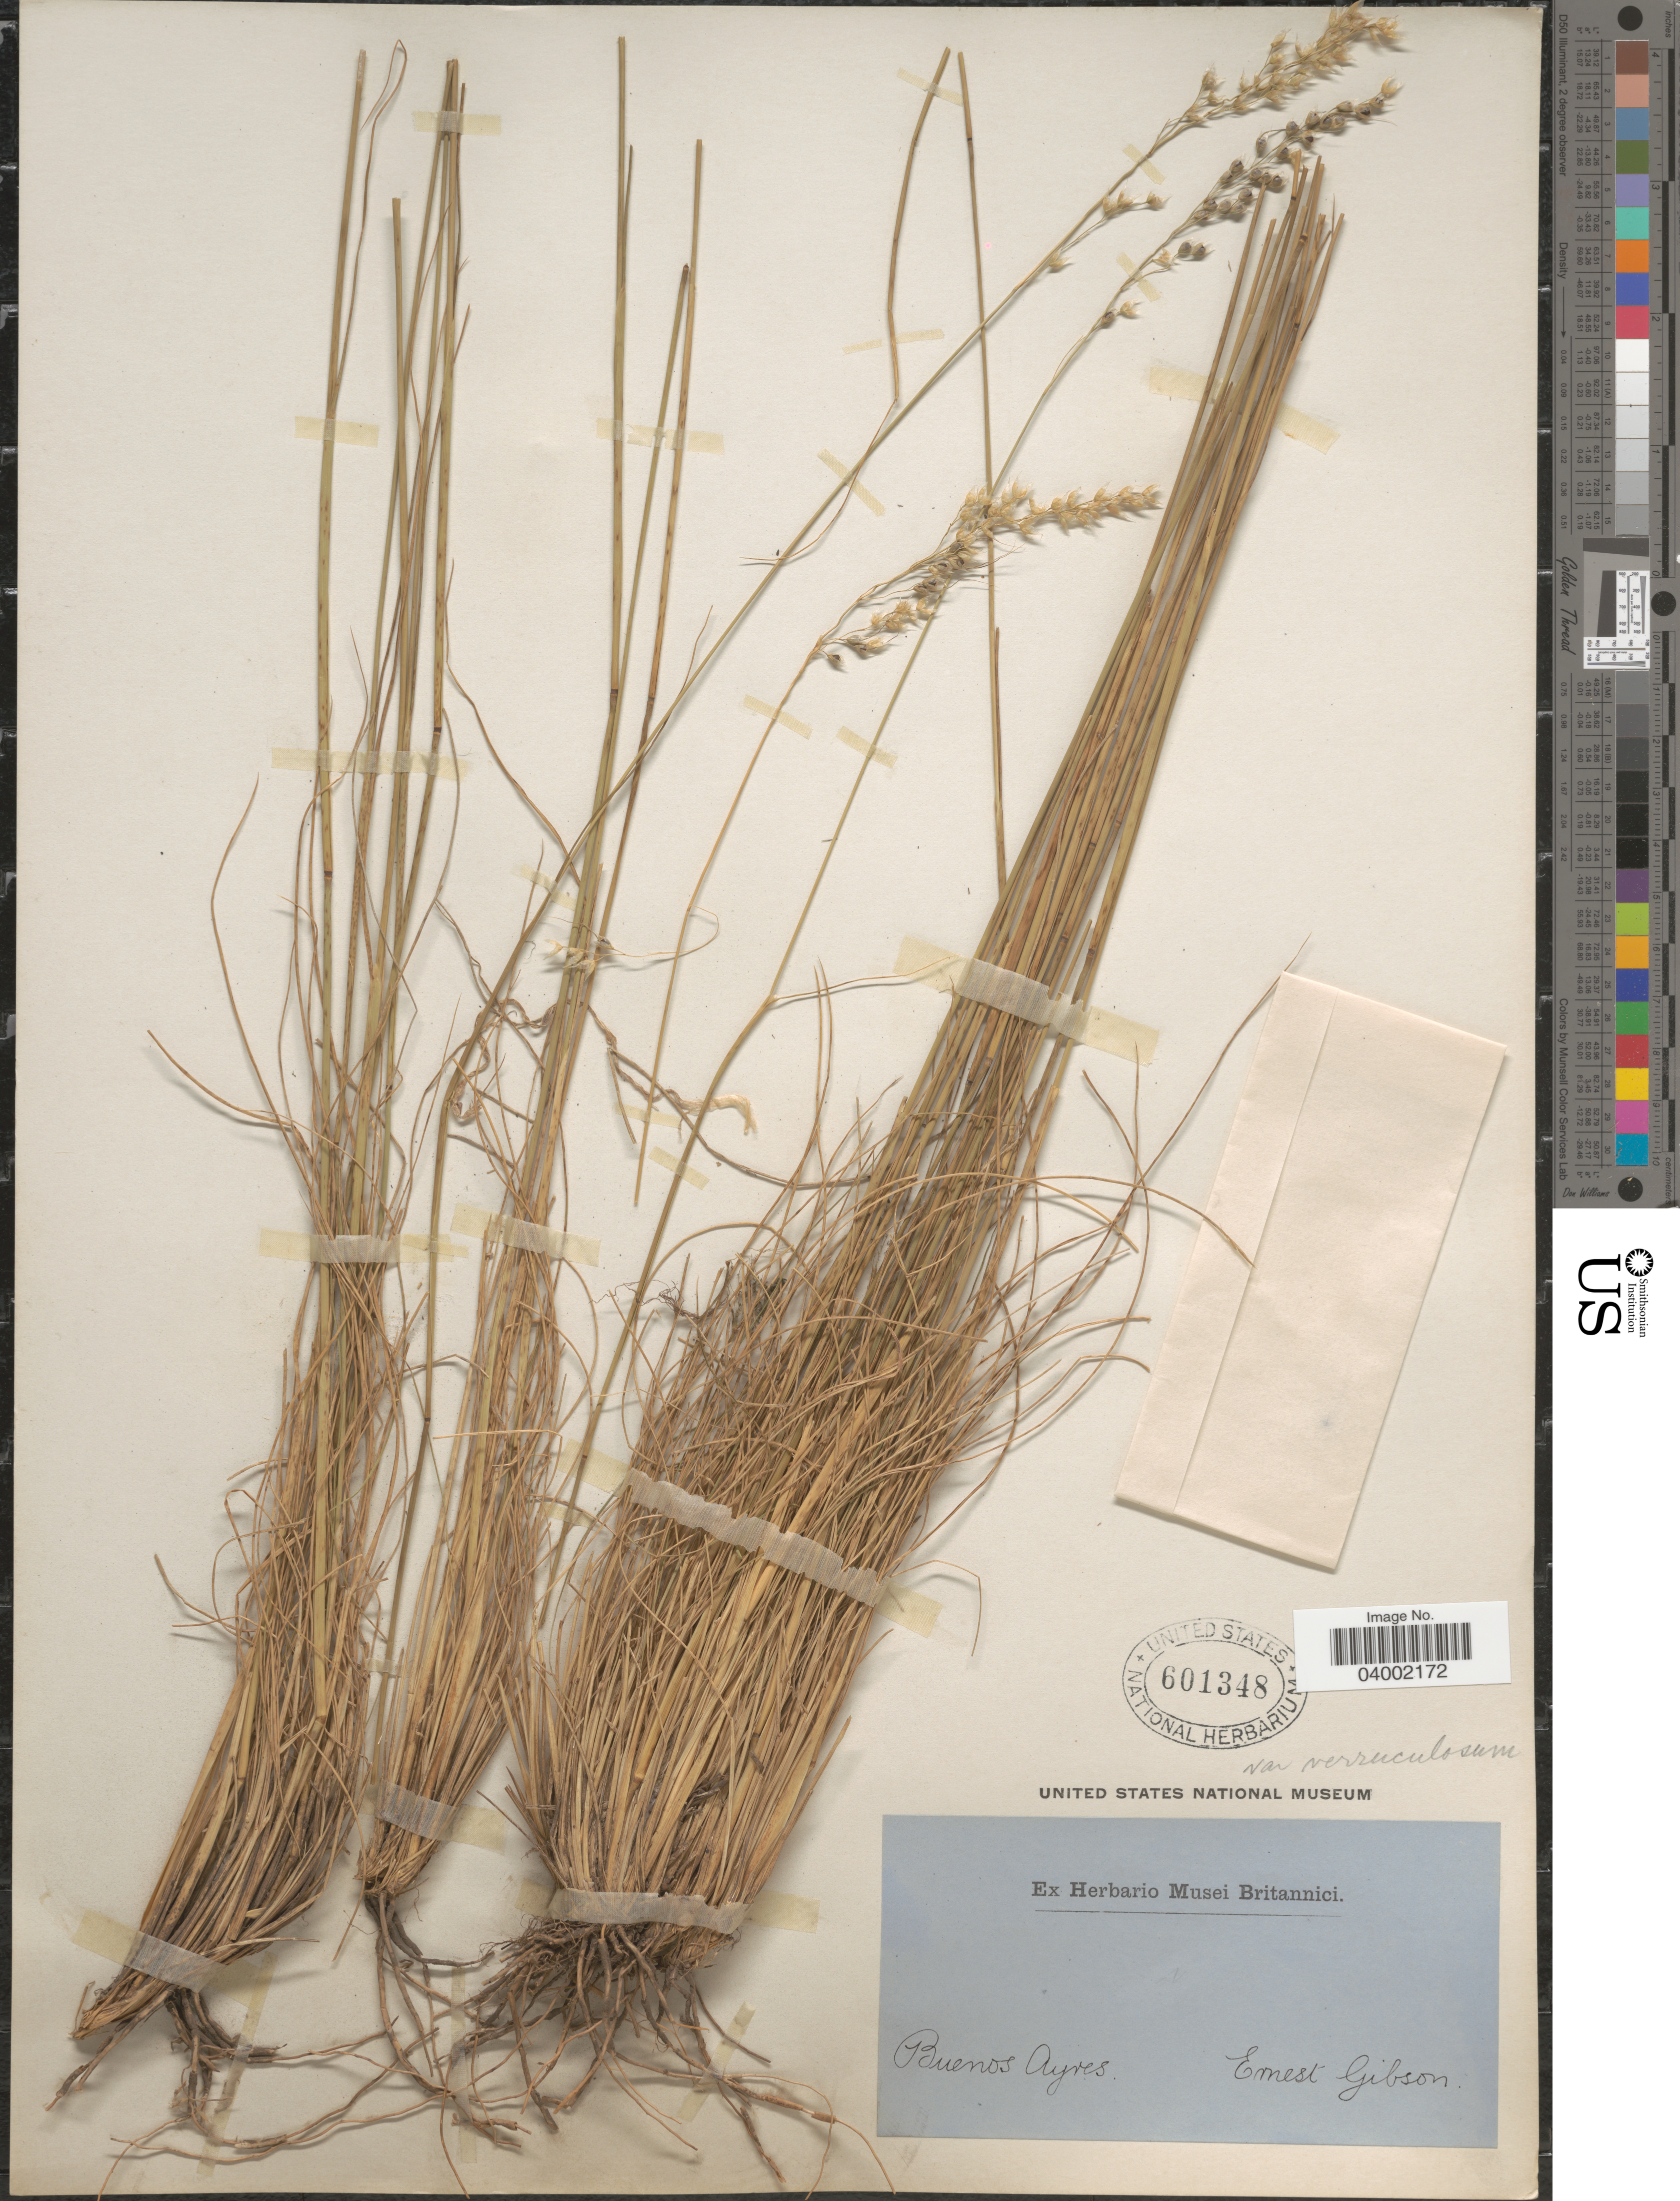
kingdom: Plantae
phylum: Tracheophyta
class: Liliopsida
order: Poales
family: Poaceae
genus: Piptochaetium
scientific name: Piptochaetium stipoides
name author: (Trin. & Rupr.) Hack. & Arechav.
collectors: E. Gibson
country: Argentina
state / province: Buenos Aires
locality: Buenos Ayres.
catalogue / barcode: US 601348